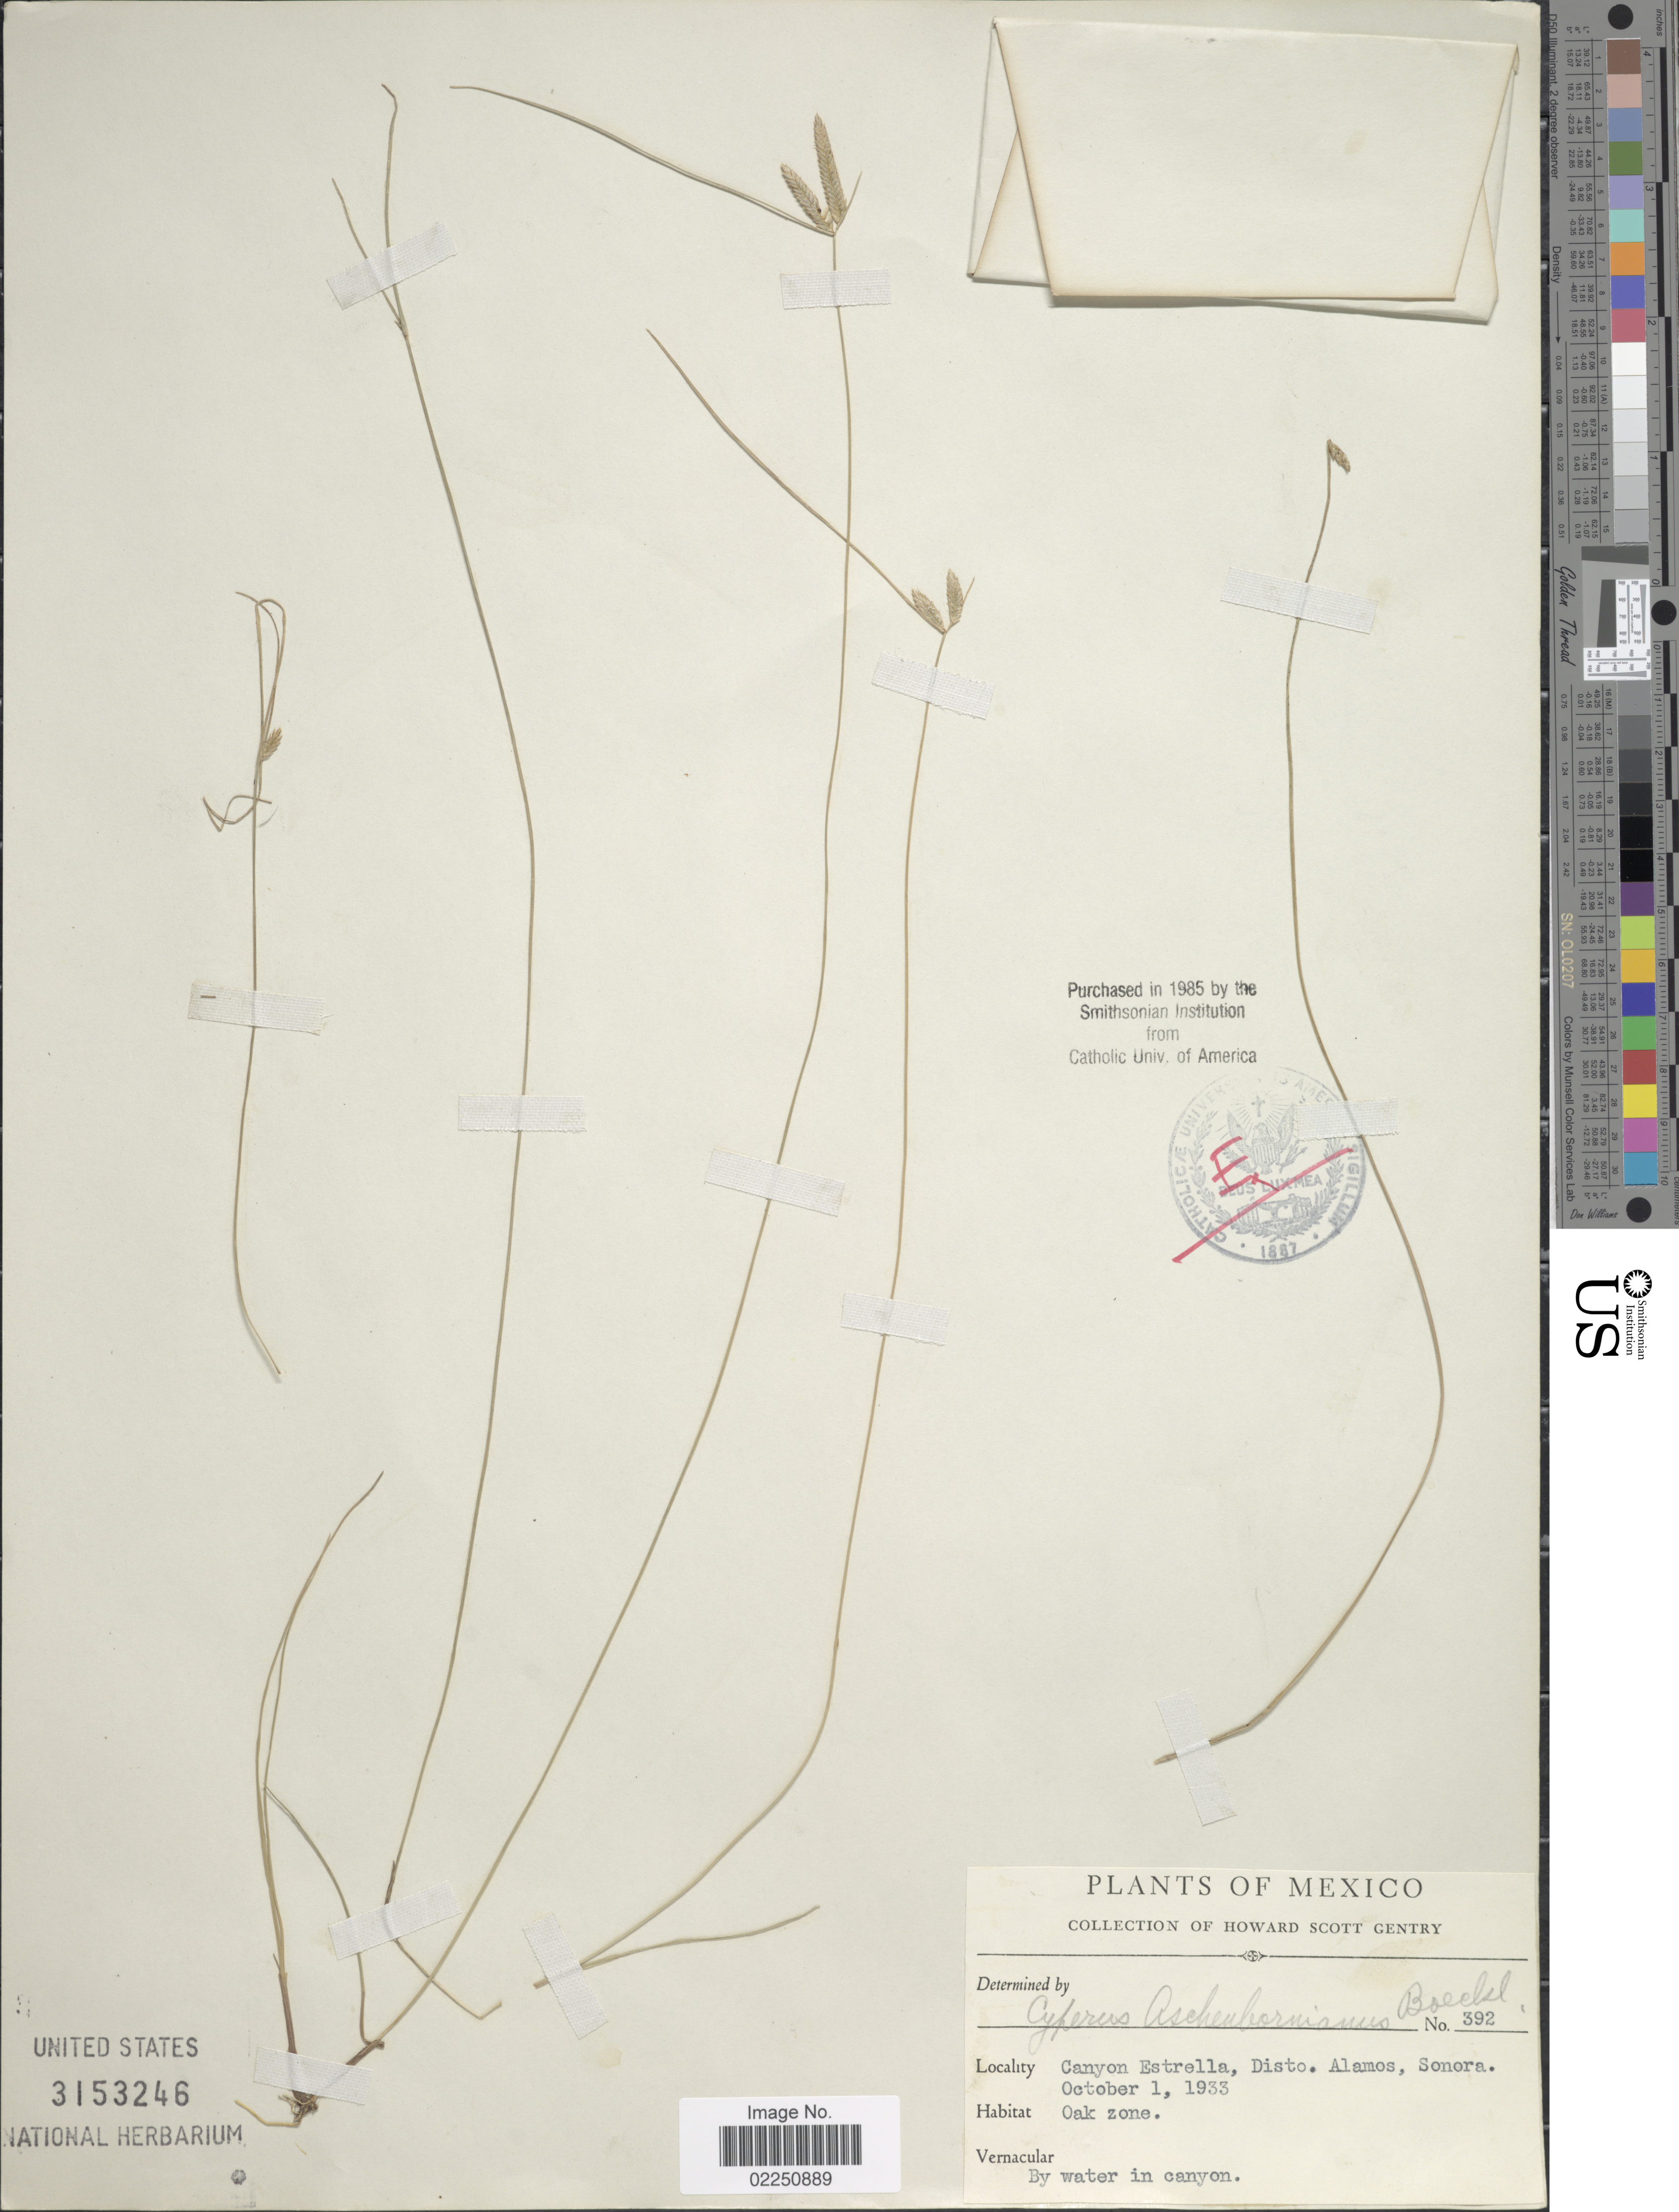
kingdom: Plantae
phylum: Tracheophyta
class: Liliopsida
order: Poales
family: Cyperaceae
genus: Cyperus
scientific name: Cyperus aschenbornianus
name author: Boeckeler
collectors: H. S. Gentry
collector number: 392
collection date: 1933-10-01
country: Mexico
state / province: Sonora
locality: Canyon Estrella, Disto. Alamos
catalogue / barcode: US 3153246